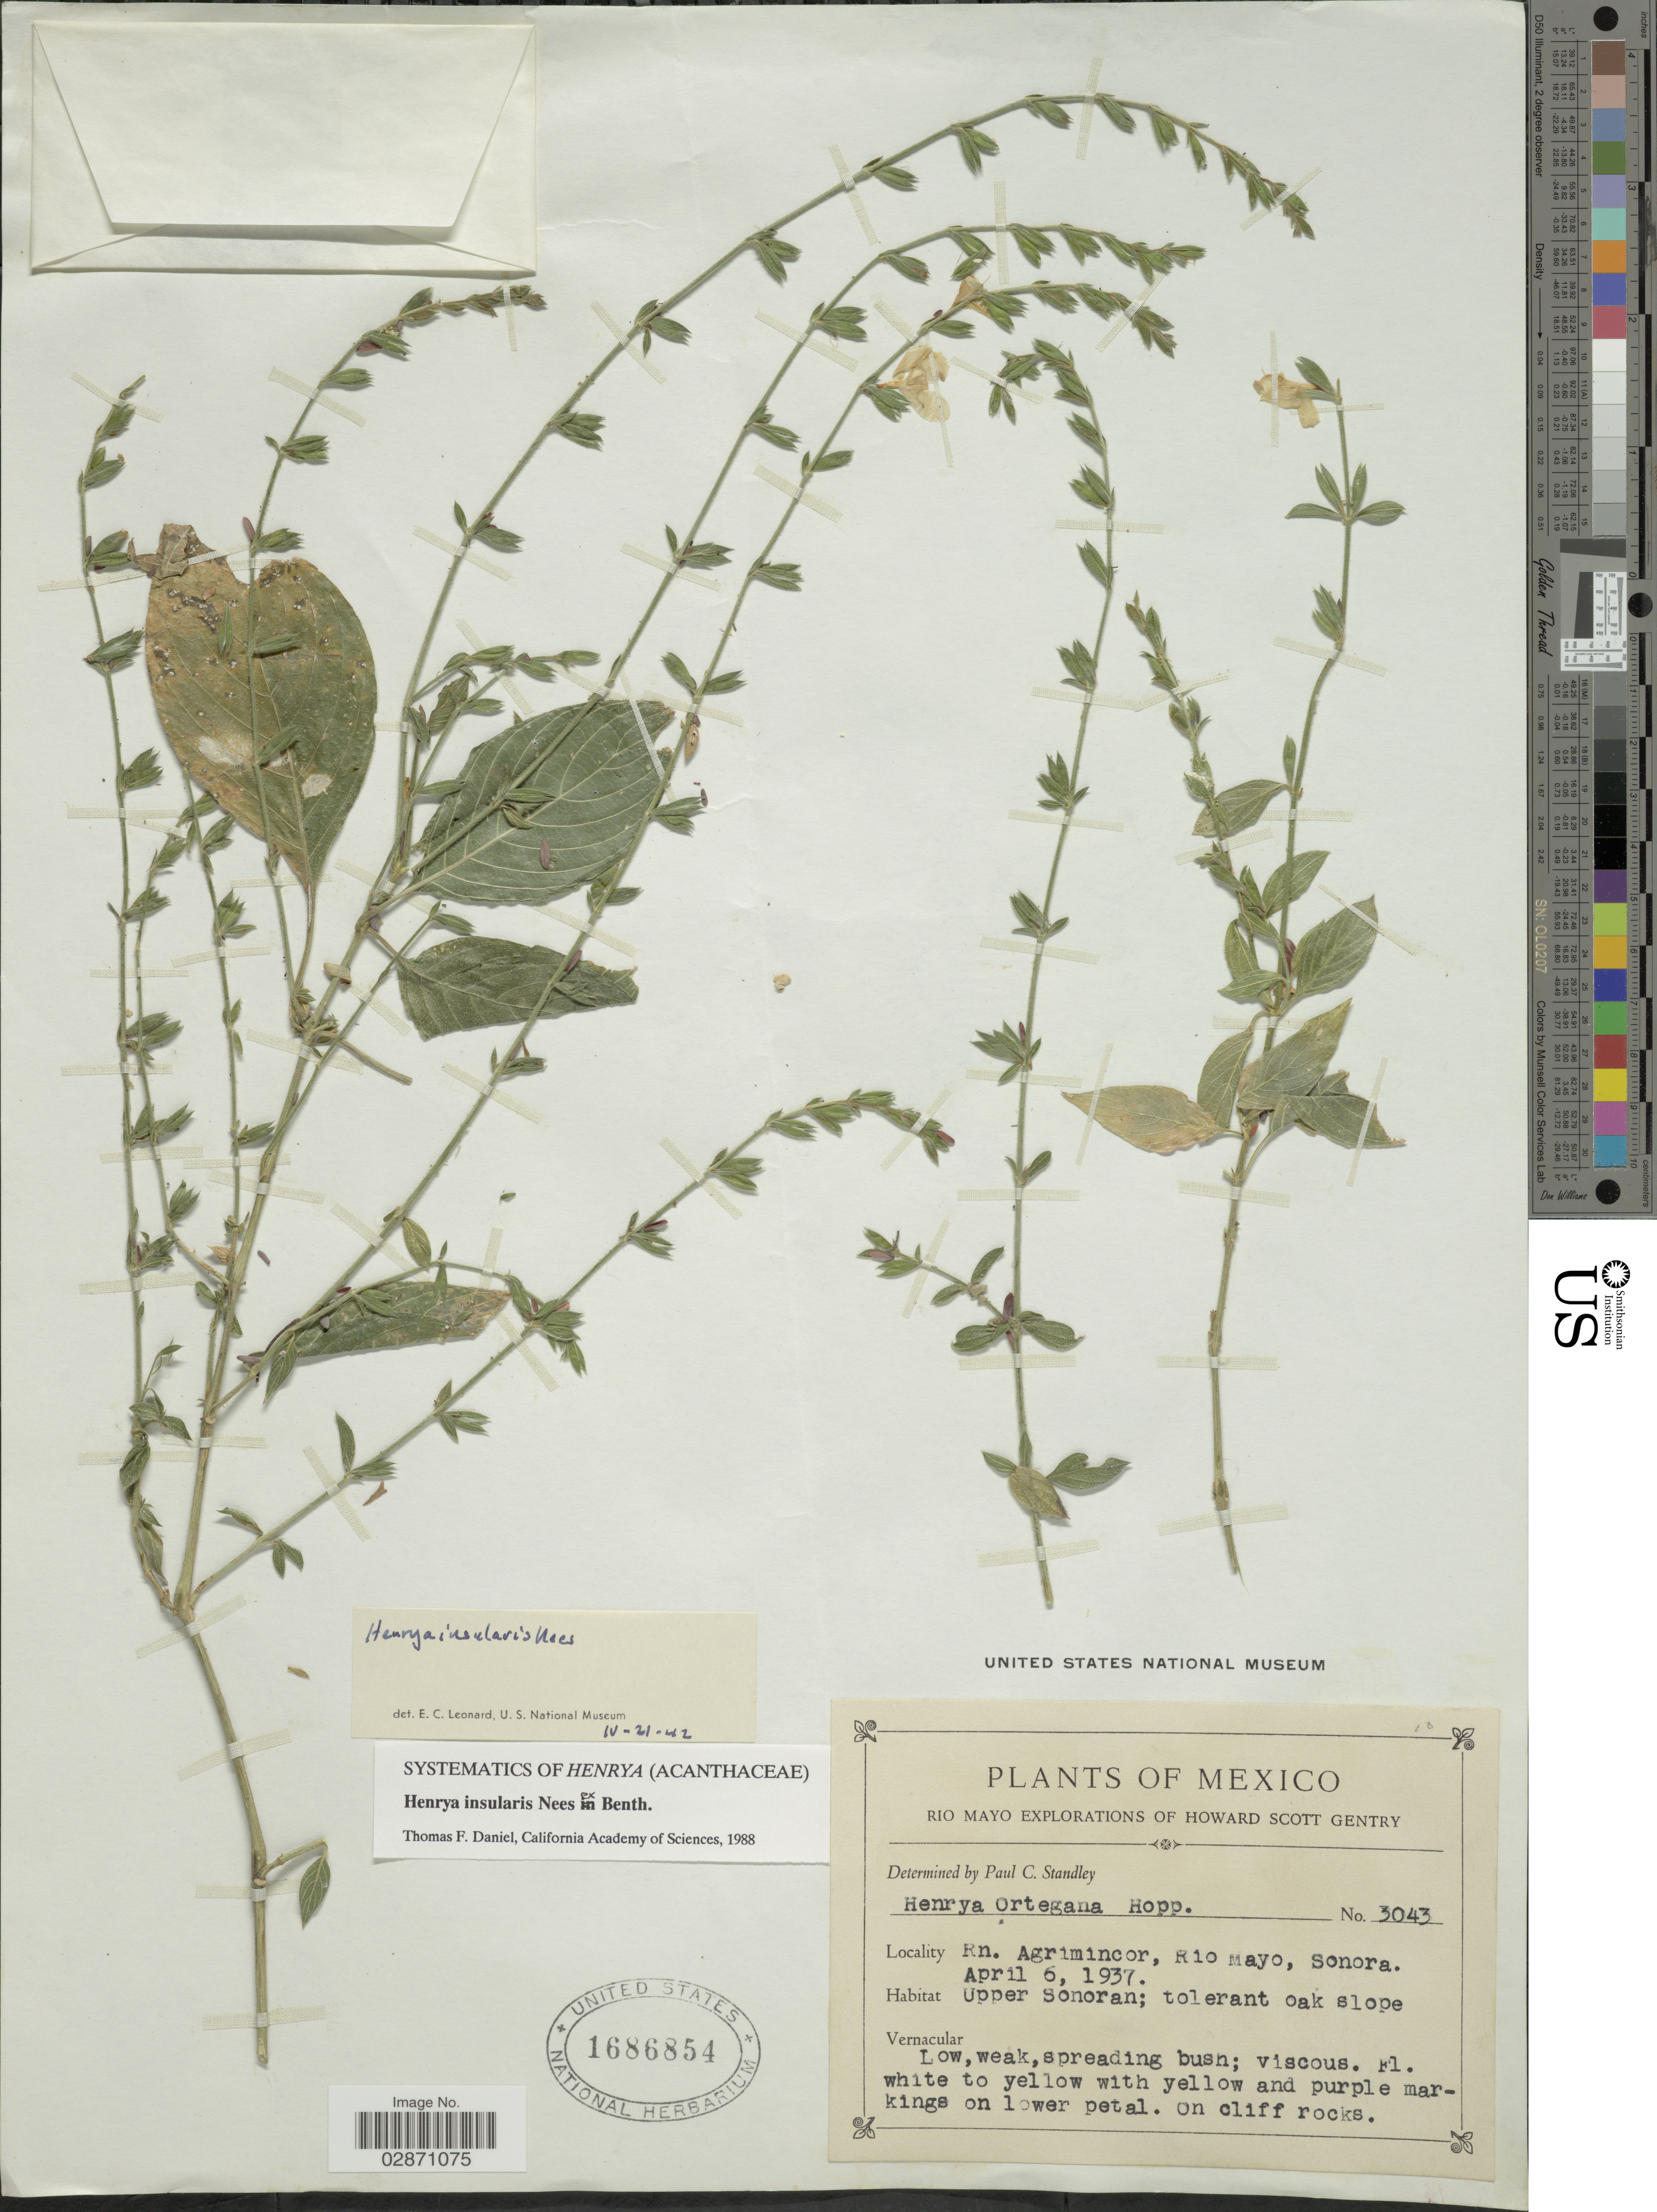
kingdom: Plantae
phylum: Tracheophyta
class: Magnoliopsida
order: Lamiales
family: Acanthaceae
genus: Henrya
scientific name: Henrya insularis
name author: Nees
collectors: H. S. Gentry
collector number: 3043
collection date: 1937-04-06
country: Mexico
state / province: Sonora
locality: Rn. Agrimincor, Rio Mayo, Upper Sonoran.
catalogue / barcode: US 1686854